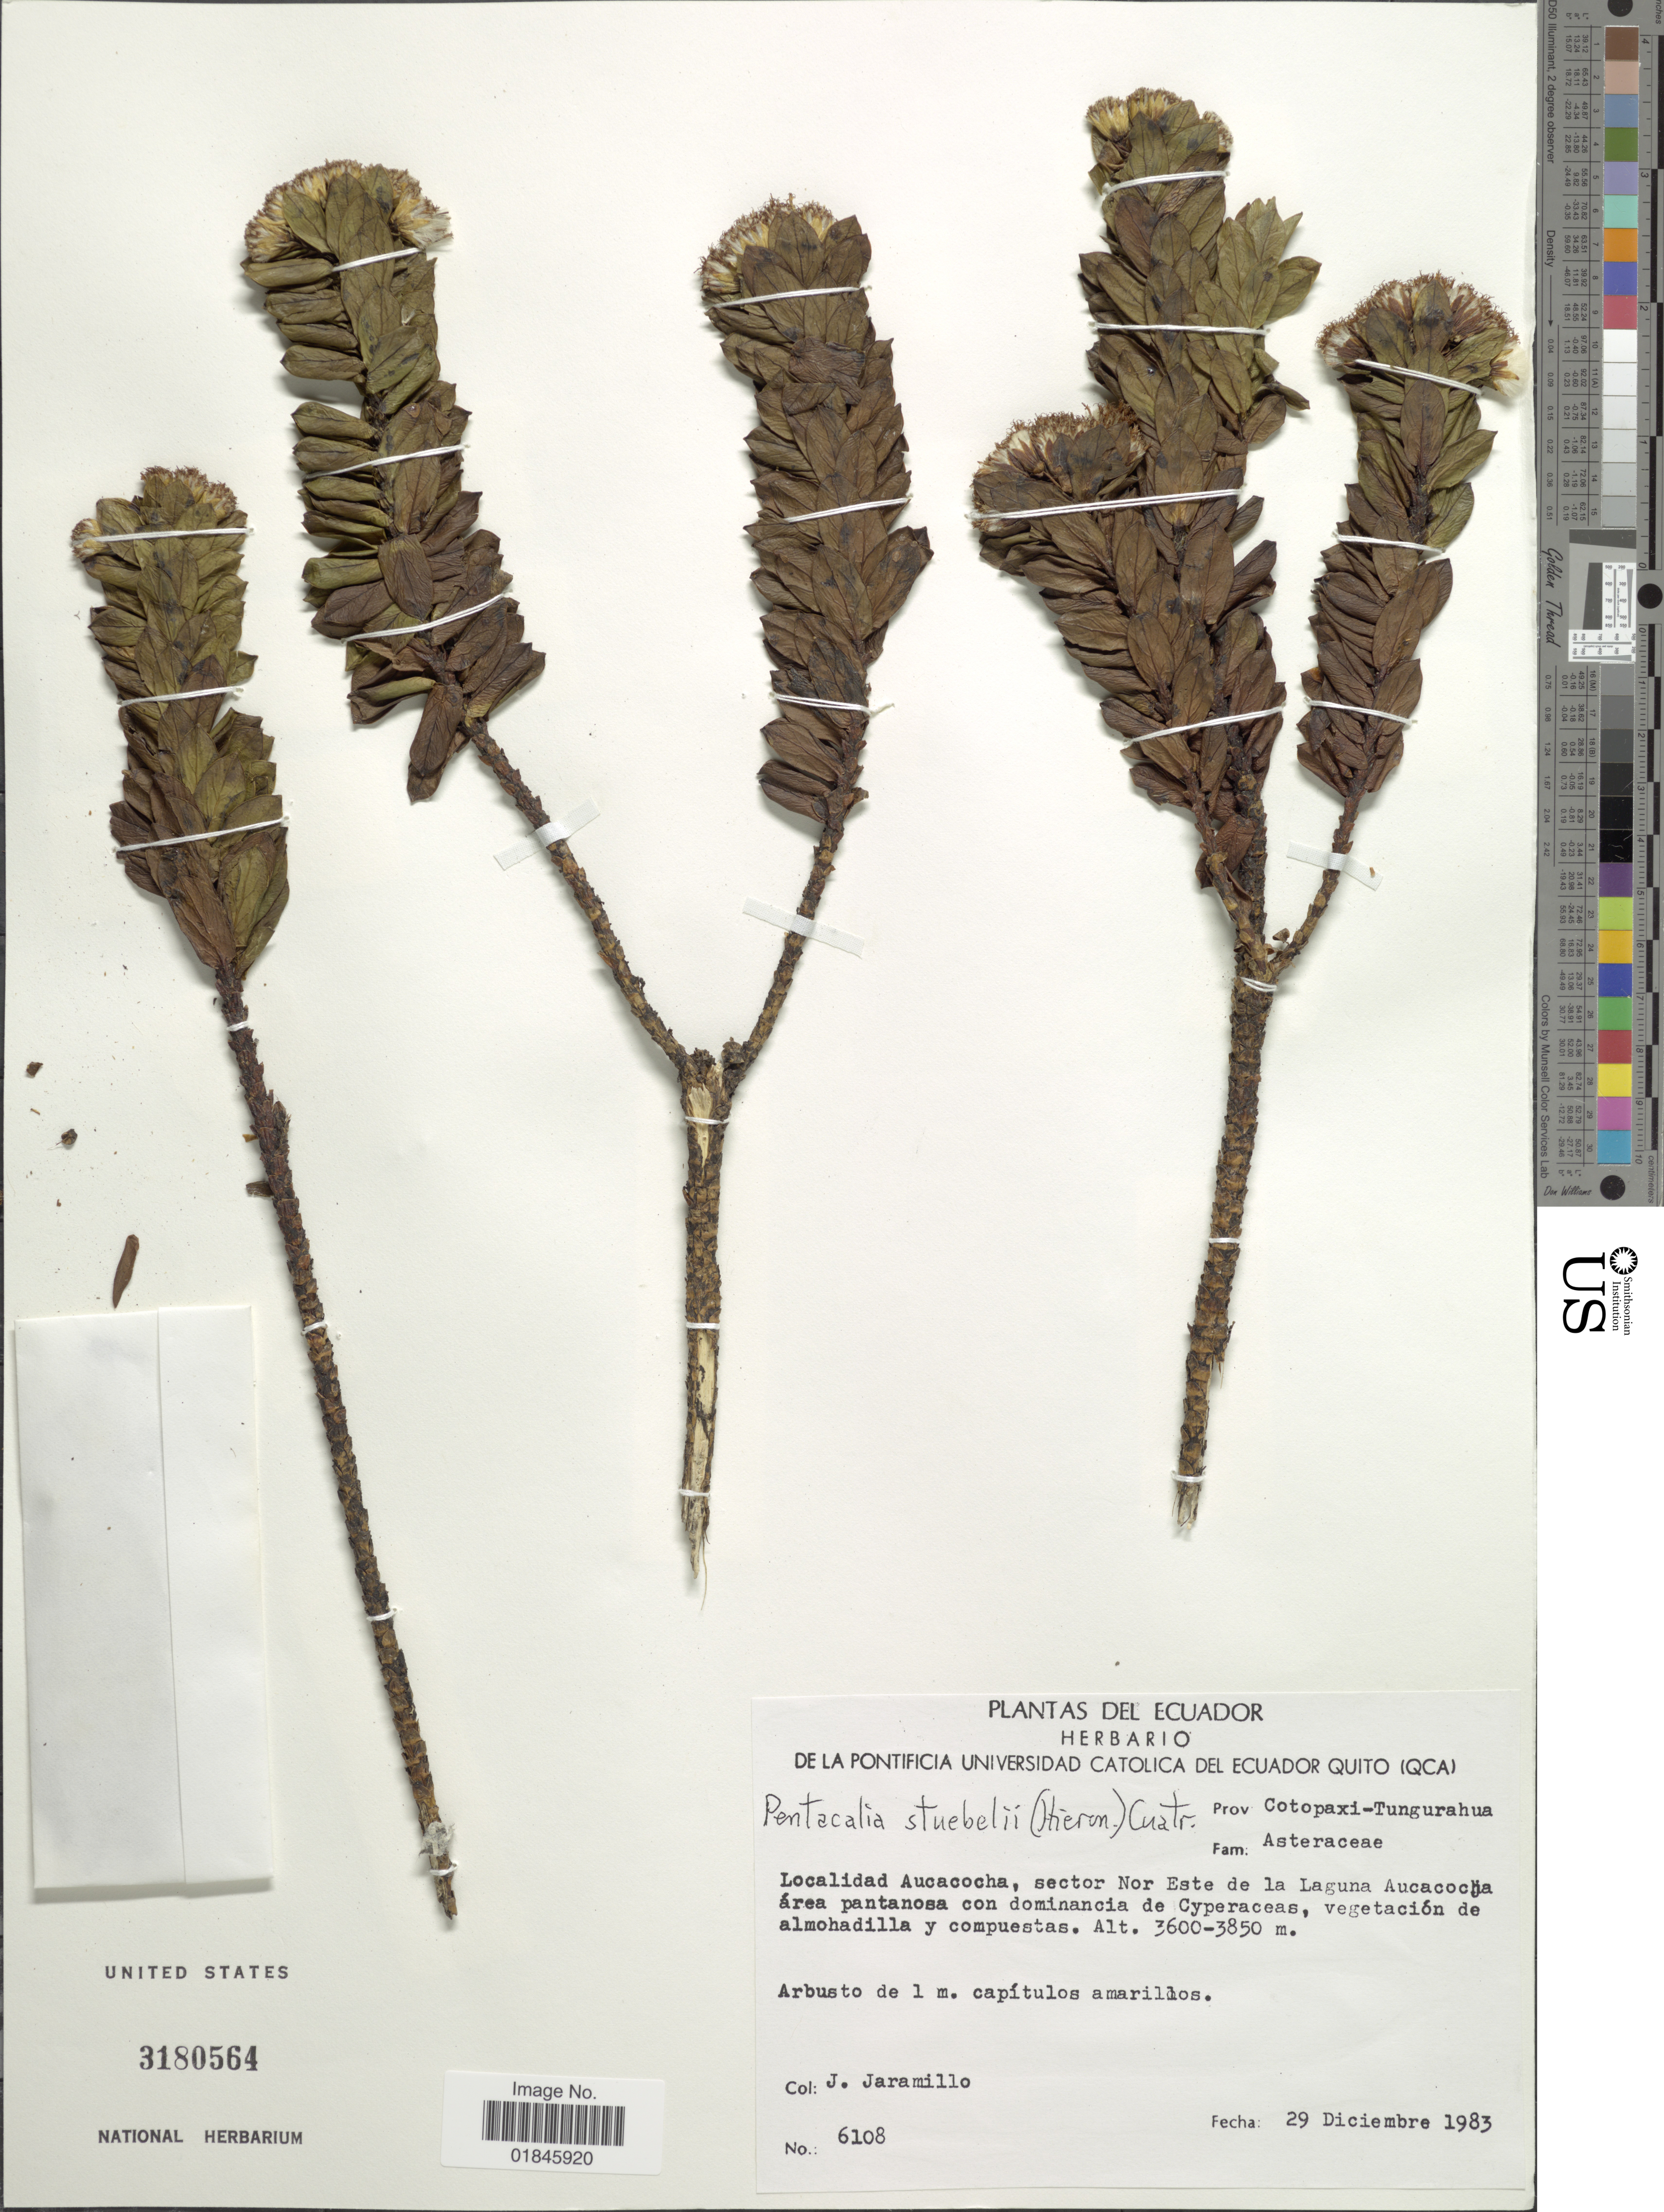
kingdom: Plantae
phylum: Tracheophyta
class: Magnoliopsida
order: Asterales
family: Asteraceae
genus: Pentacalia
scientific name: Pentacalia steubelii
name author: (Hieron.) Cuatrec.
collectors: J. Jaramillo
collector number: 6108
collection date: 1983-12-29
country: Ecuador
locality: Prov. Cotopaxi-Tungurahua. Localidad Aucacocha, sector Nor Este de la Laguna Aucacocha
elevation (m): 3600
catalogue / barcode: US 3180564